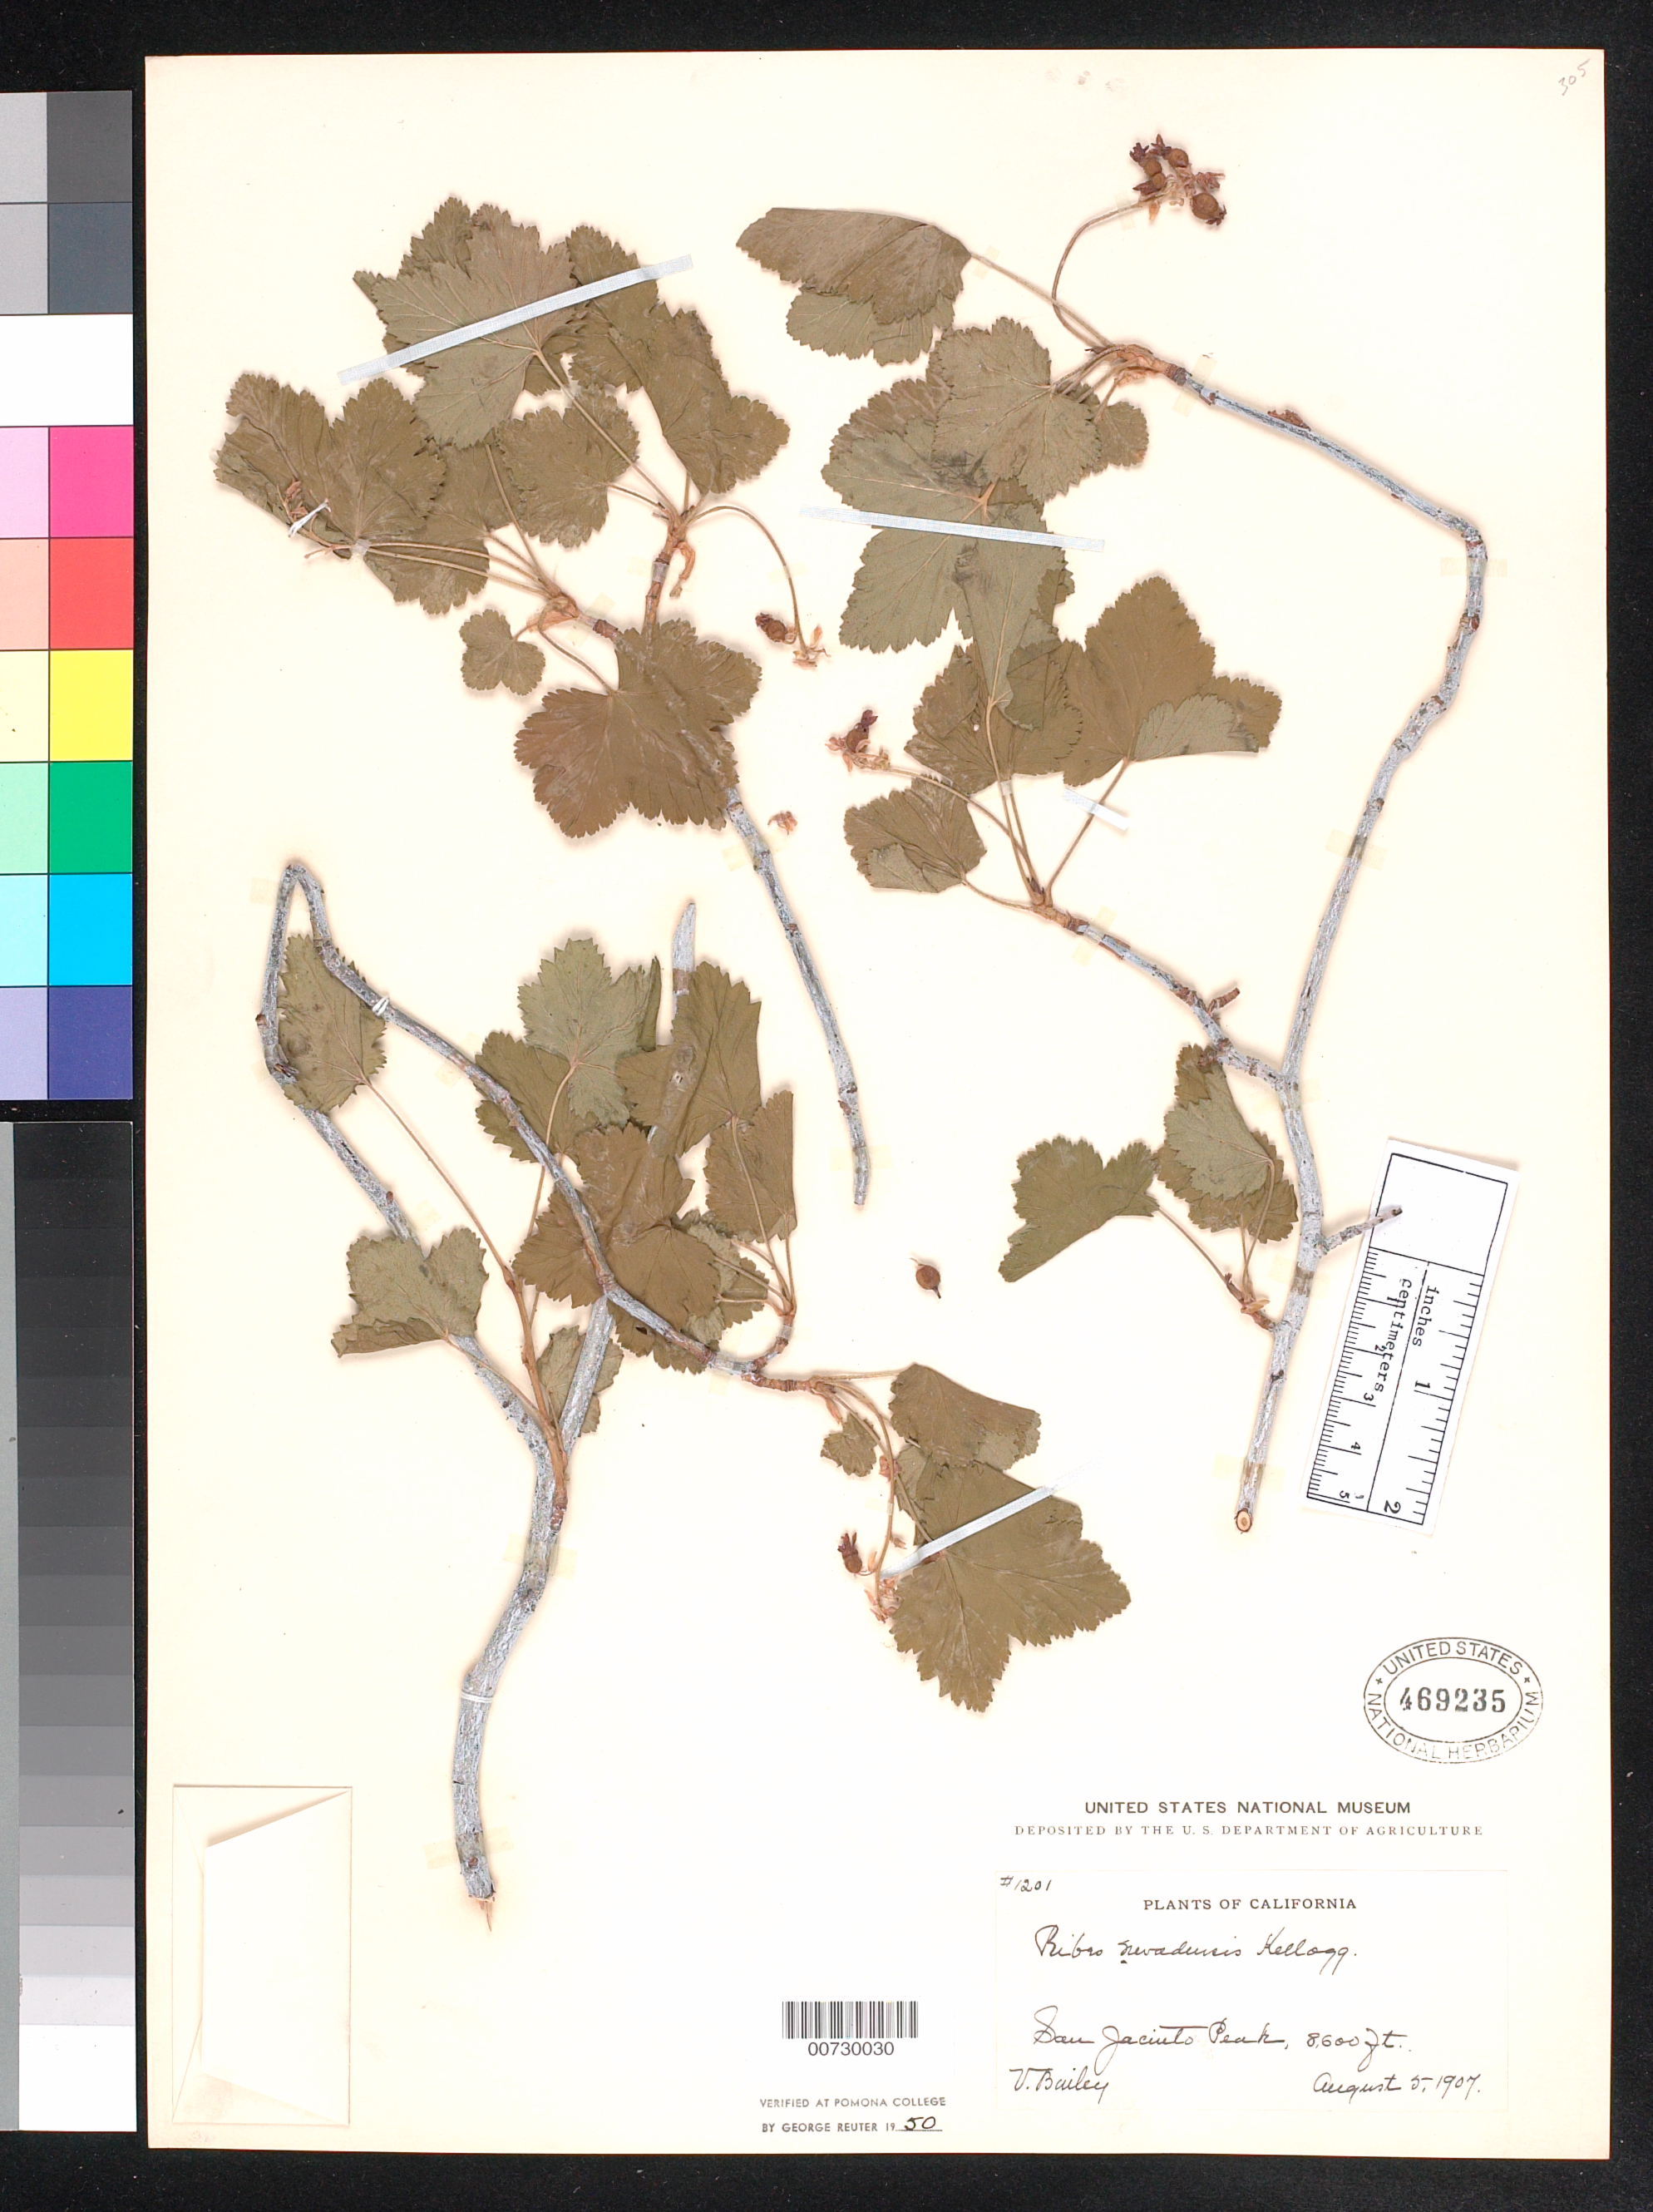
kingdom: Plantae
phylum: Tracheophyta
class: Magnoliopsida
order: Saxifragales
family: Grossulariaceae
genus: Ribes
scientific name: Ribes nevadense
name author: Kellogg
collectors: V. O. Bailey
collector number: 1201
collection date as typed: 5 Aug 1907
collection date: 1907-08-05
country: United States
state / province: California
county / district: Riverside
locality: San Jacinto Peak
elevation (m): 2621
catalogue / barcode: US 469235